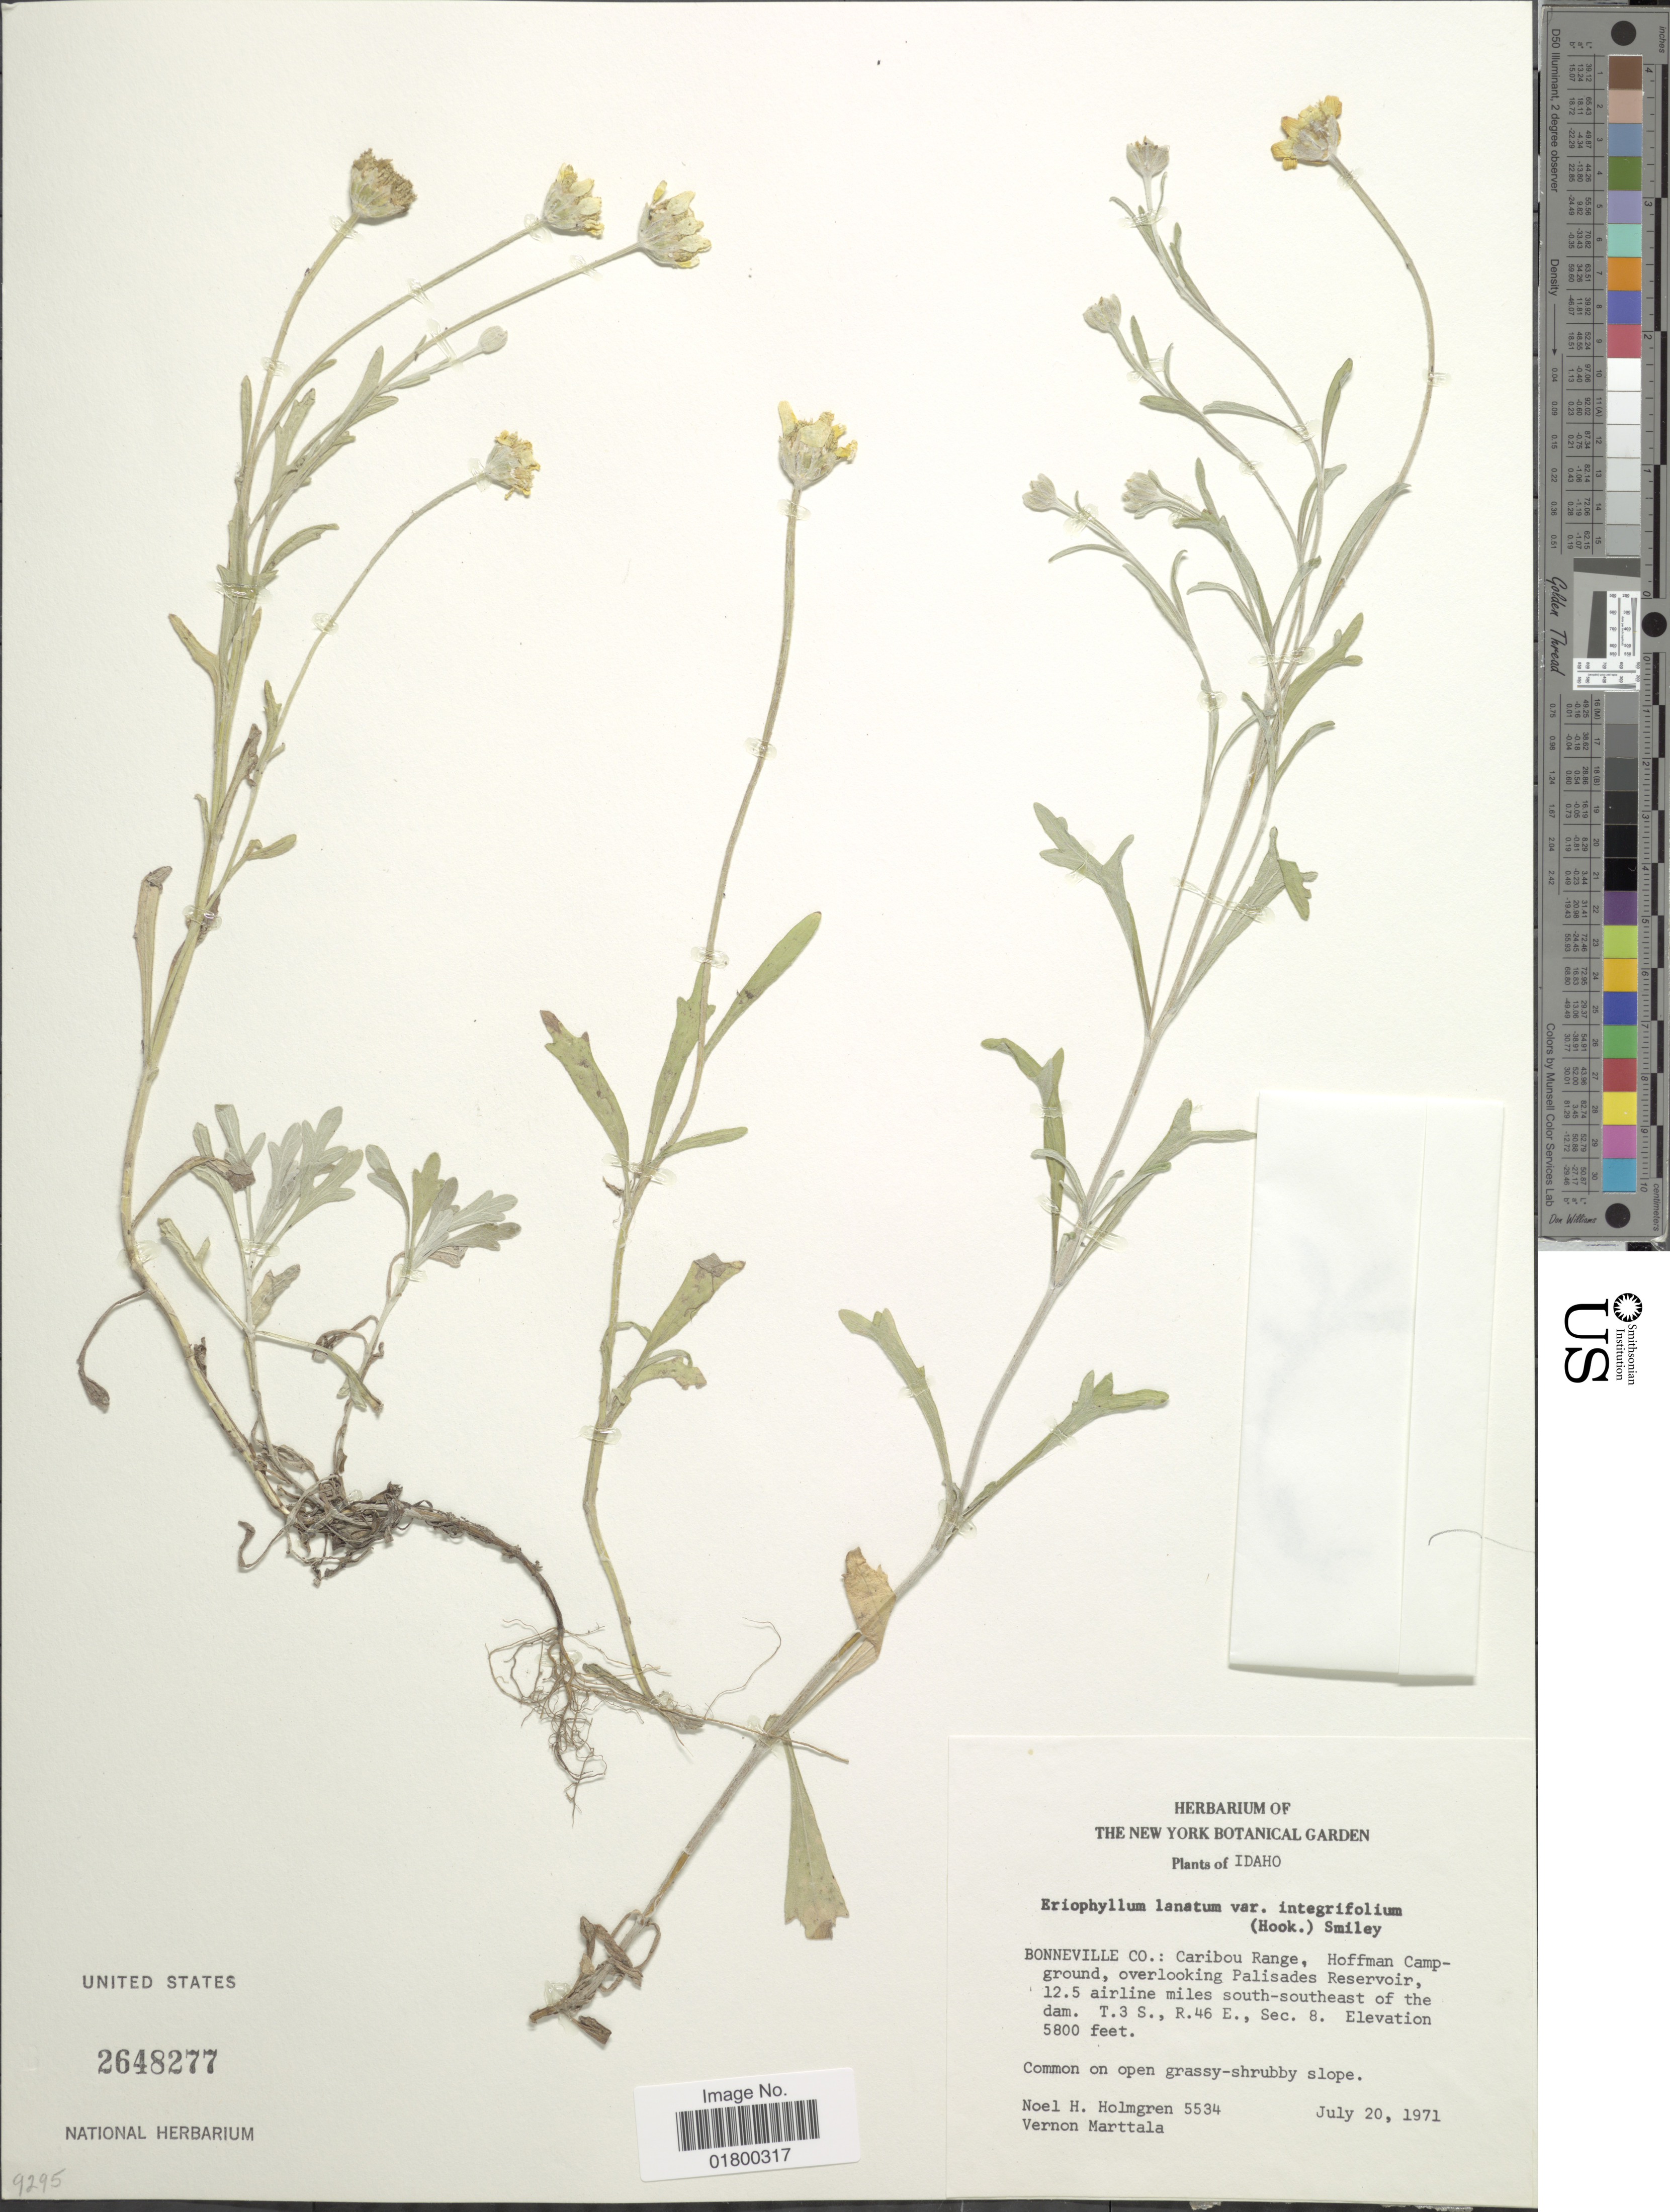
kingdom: Plantae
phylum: Tracheophyta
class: Magnoliopsida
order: Asterales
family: Asteraceae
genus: Eriophyllum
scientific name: Eriophyllum lanatum var. integrifolium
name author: (Hook.) Smiley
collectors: N. H. Holmgren & V. Marttala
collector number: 5534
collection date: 1971-07-20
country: United States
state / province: Idaho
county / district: Bonneville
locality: Caribou Range, Hoffman campground, overlooking Palisades Reservoir, 12.5 airline miles south-southeast of the dam, T.3 S, R.45 E., Sec. 8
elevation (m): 1768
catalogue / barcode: US 2648277